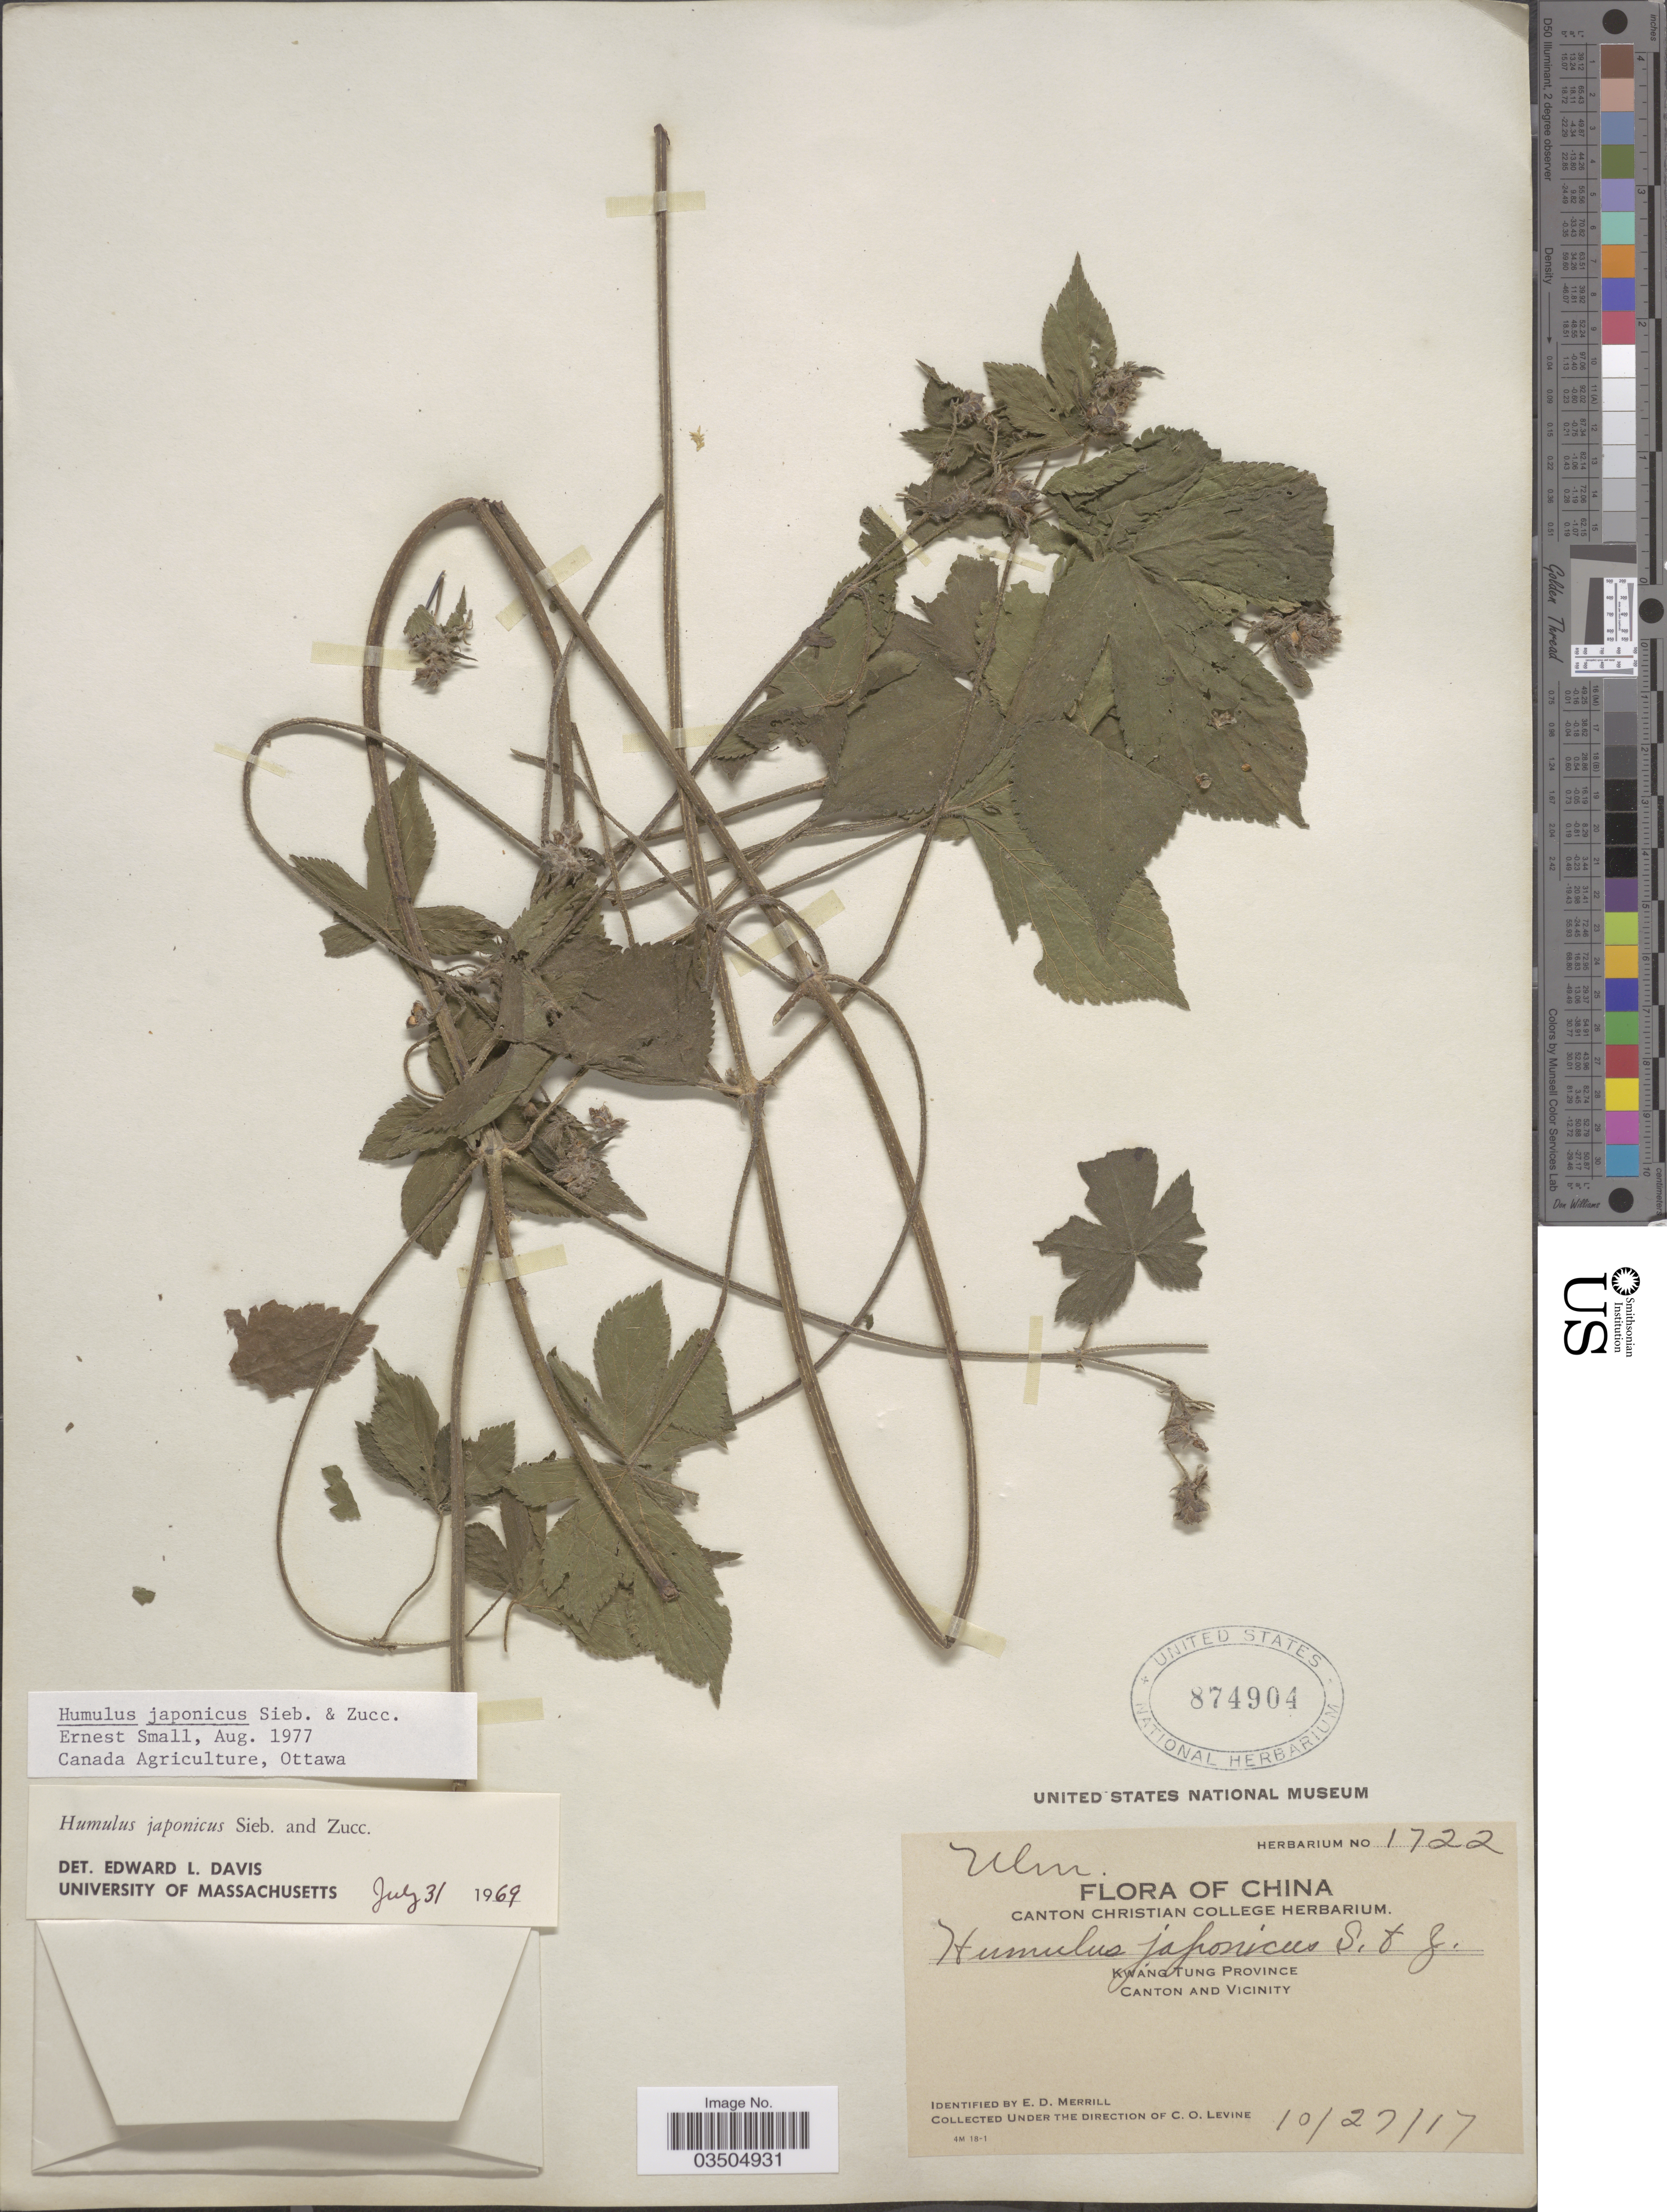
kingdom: Plantae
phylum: Tracheophyta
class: Magnoliopsida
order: Rosales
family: Cannabaceae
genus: Humulus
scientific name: Humulus japonicus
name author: Siebold & Zucc.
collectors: C. O. Levine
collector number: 1722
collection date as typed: Transcribed d/m/y: 27/10/17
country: China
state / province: Guangdong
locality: Kwang Tung Province, Canton and Vicinity.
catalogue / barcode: US 874904